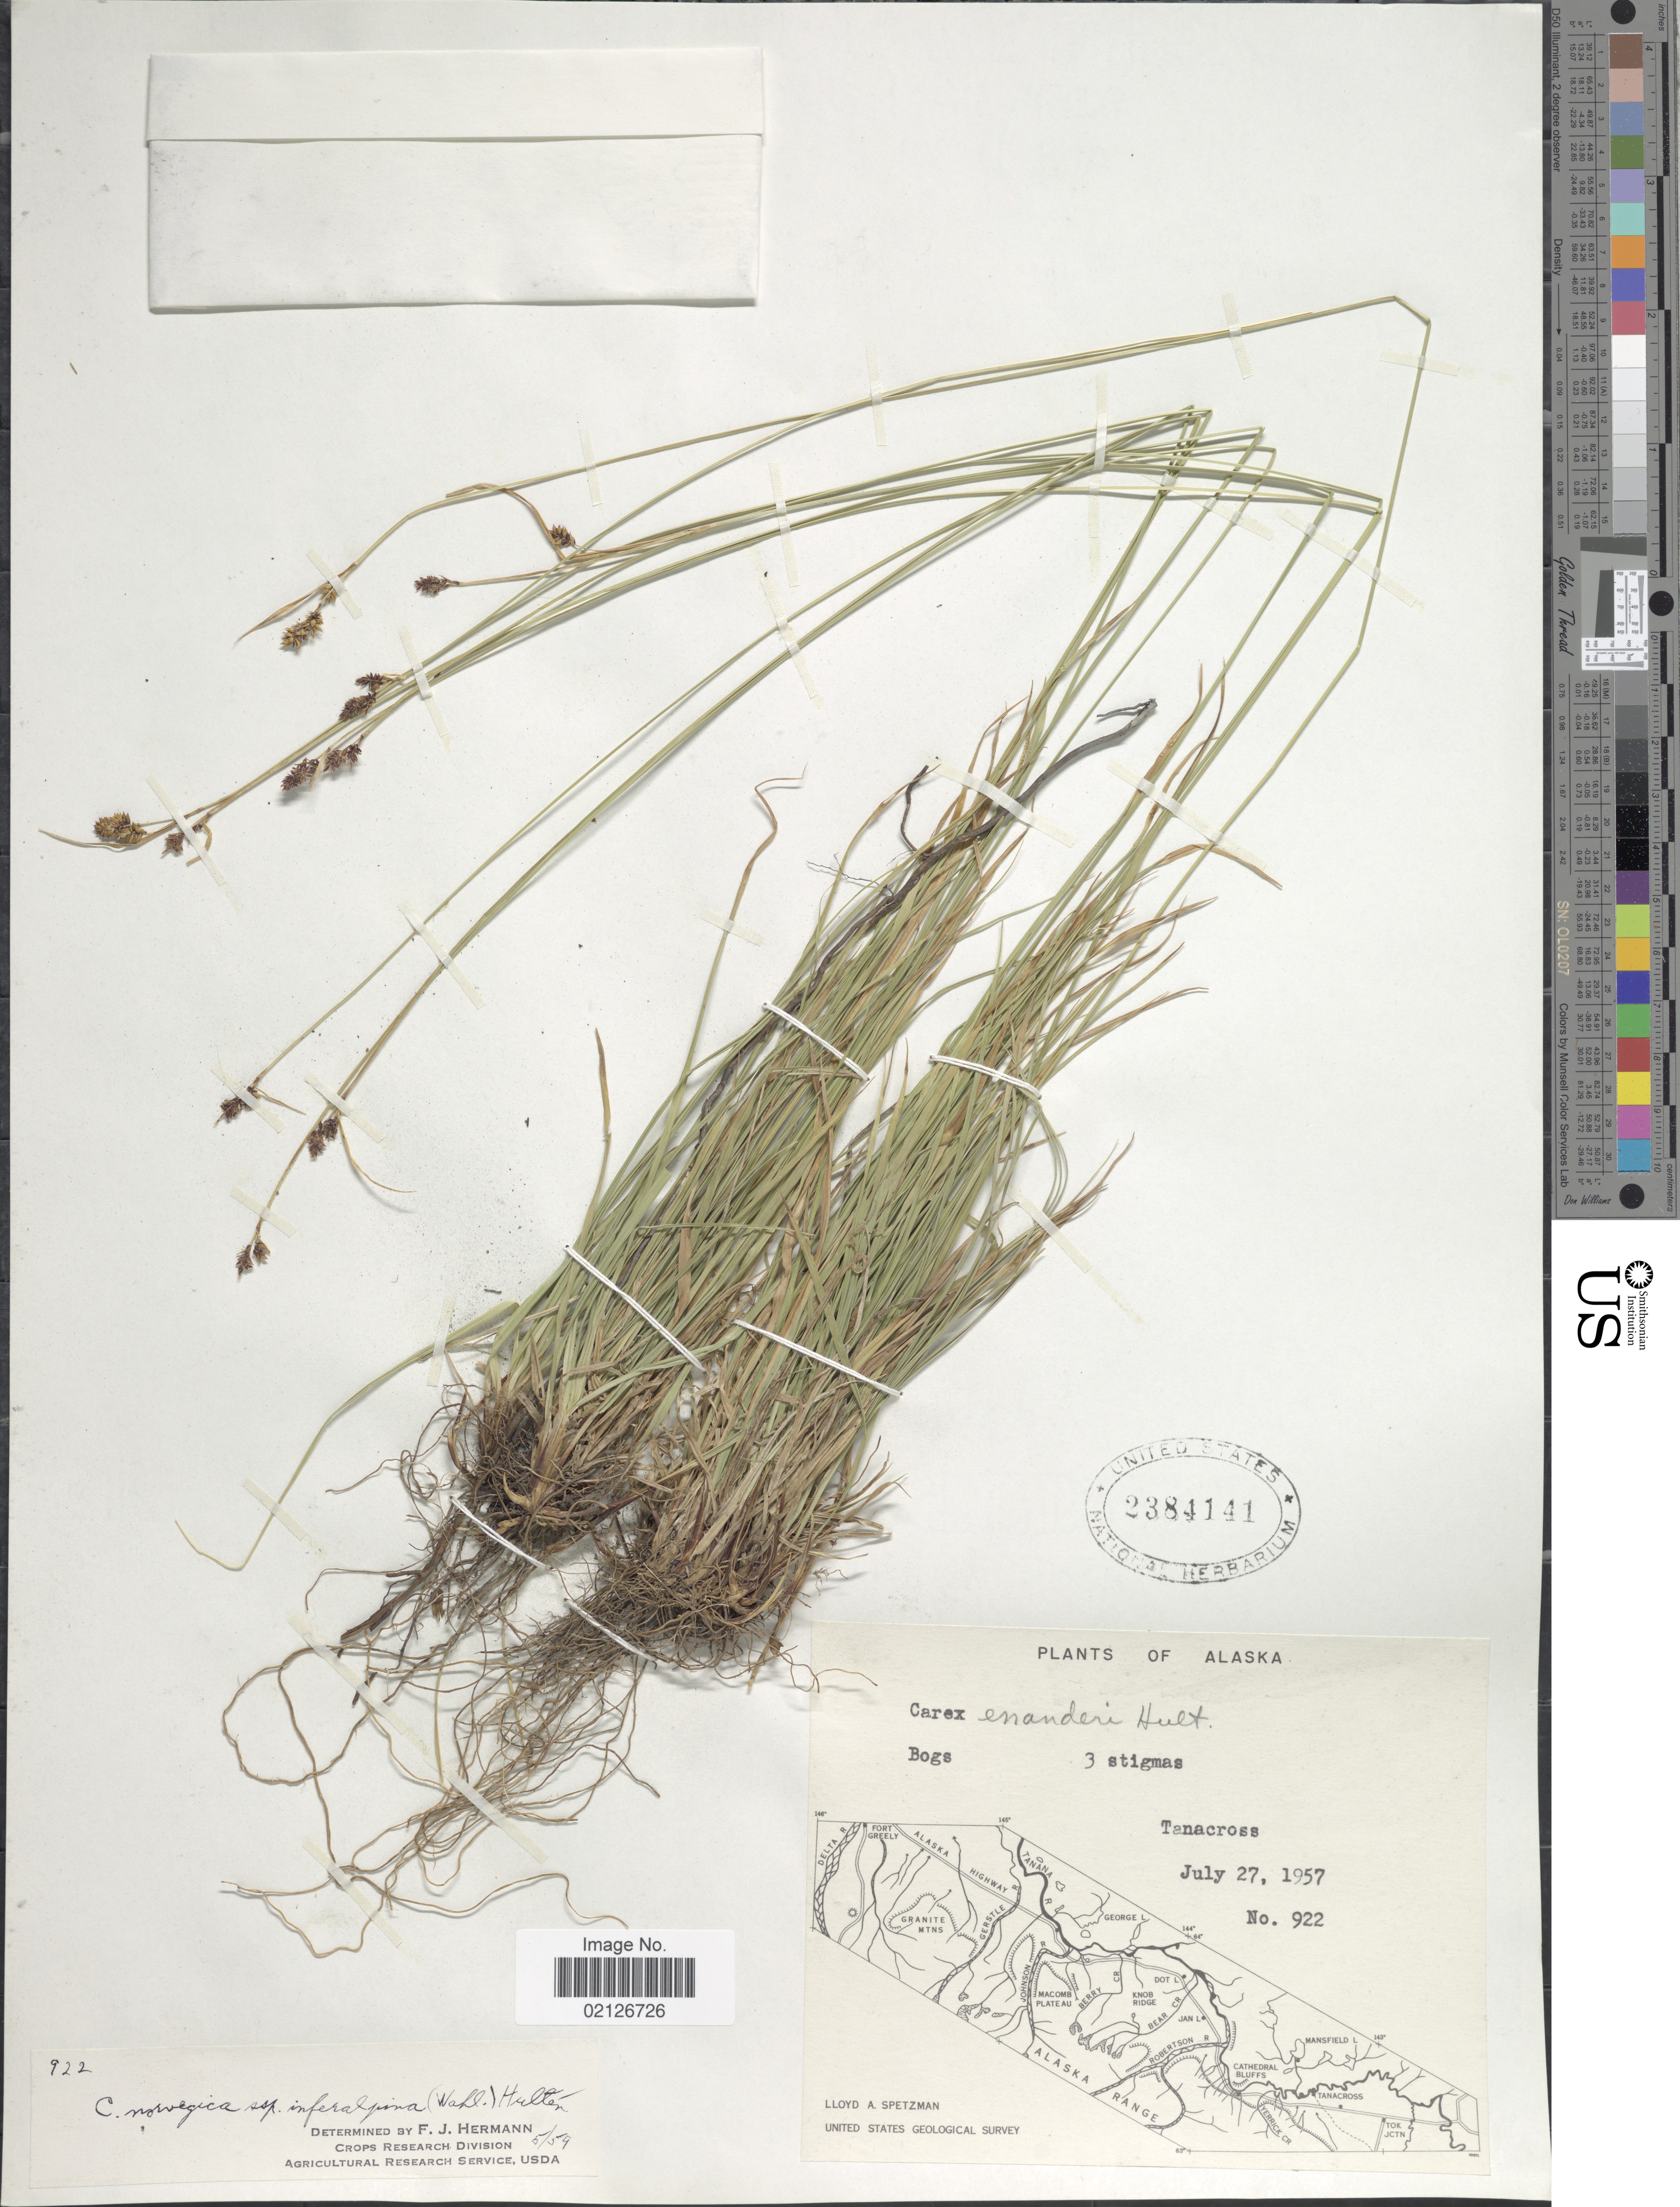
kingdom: Plantae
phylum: Tracheophyta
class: Liliopsida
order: Poales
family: Cyperaceae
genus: Carex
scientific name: Carex norvegica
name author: Retz.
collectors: L. Spetzman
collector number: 922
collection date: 1957-07-27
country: United States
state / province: Alaska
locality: Tanacross, Bogs 3 stigmas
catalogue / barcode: US 2384141